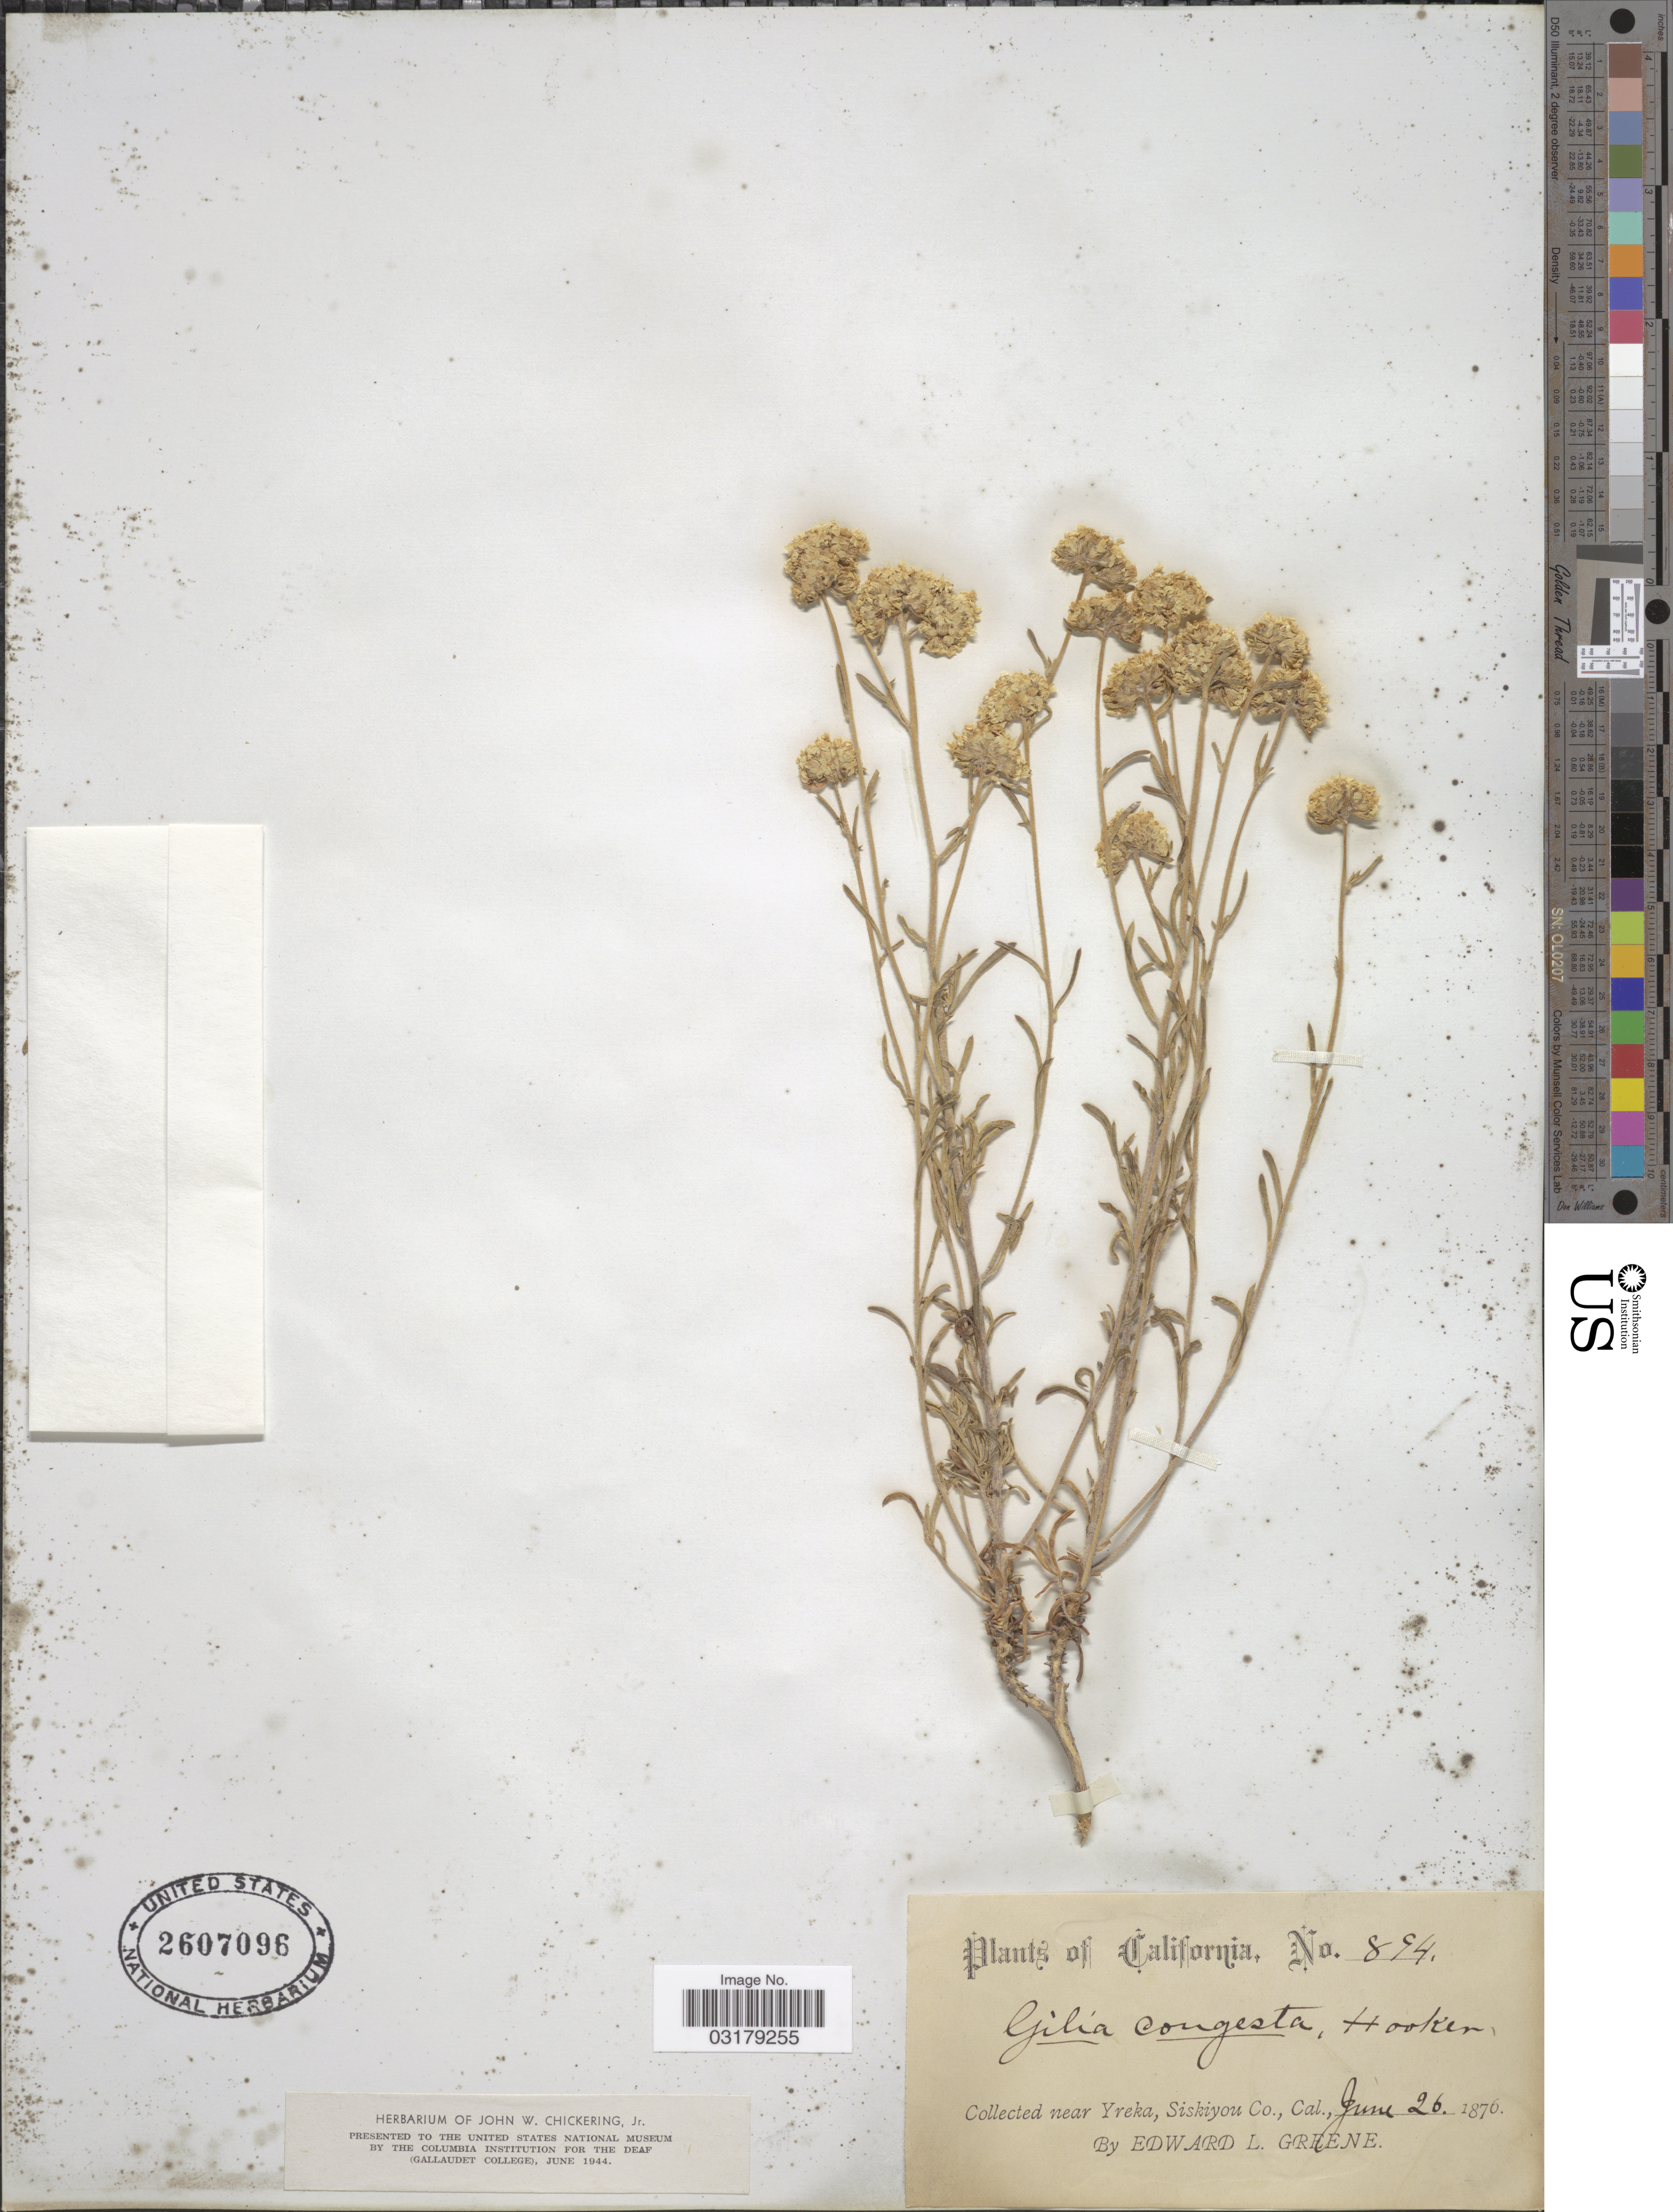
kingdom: Plantae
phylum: Tracheophyta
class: Magnoliopsida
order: Ericales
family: Polemoniaceae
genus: Ipomopsis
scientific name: Ipomopsis congesta subsp. congesta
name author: (Hook.) V.E. Grant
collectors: E. L. Greene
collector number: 894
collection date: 1876-06-26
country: United States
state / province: California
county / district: Siskiyou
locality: Near Yreka, Siskiyou Co.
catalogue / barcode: US 2607096